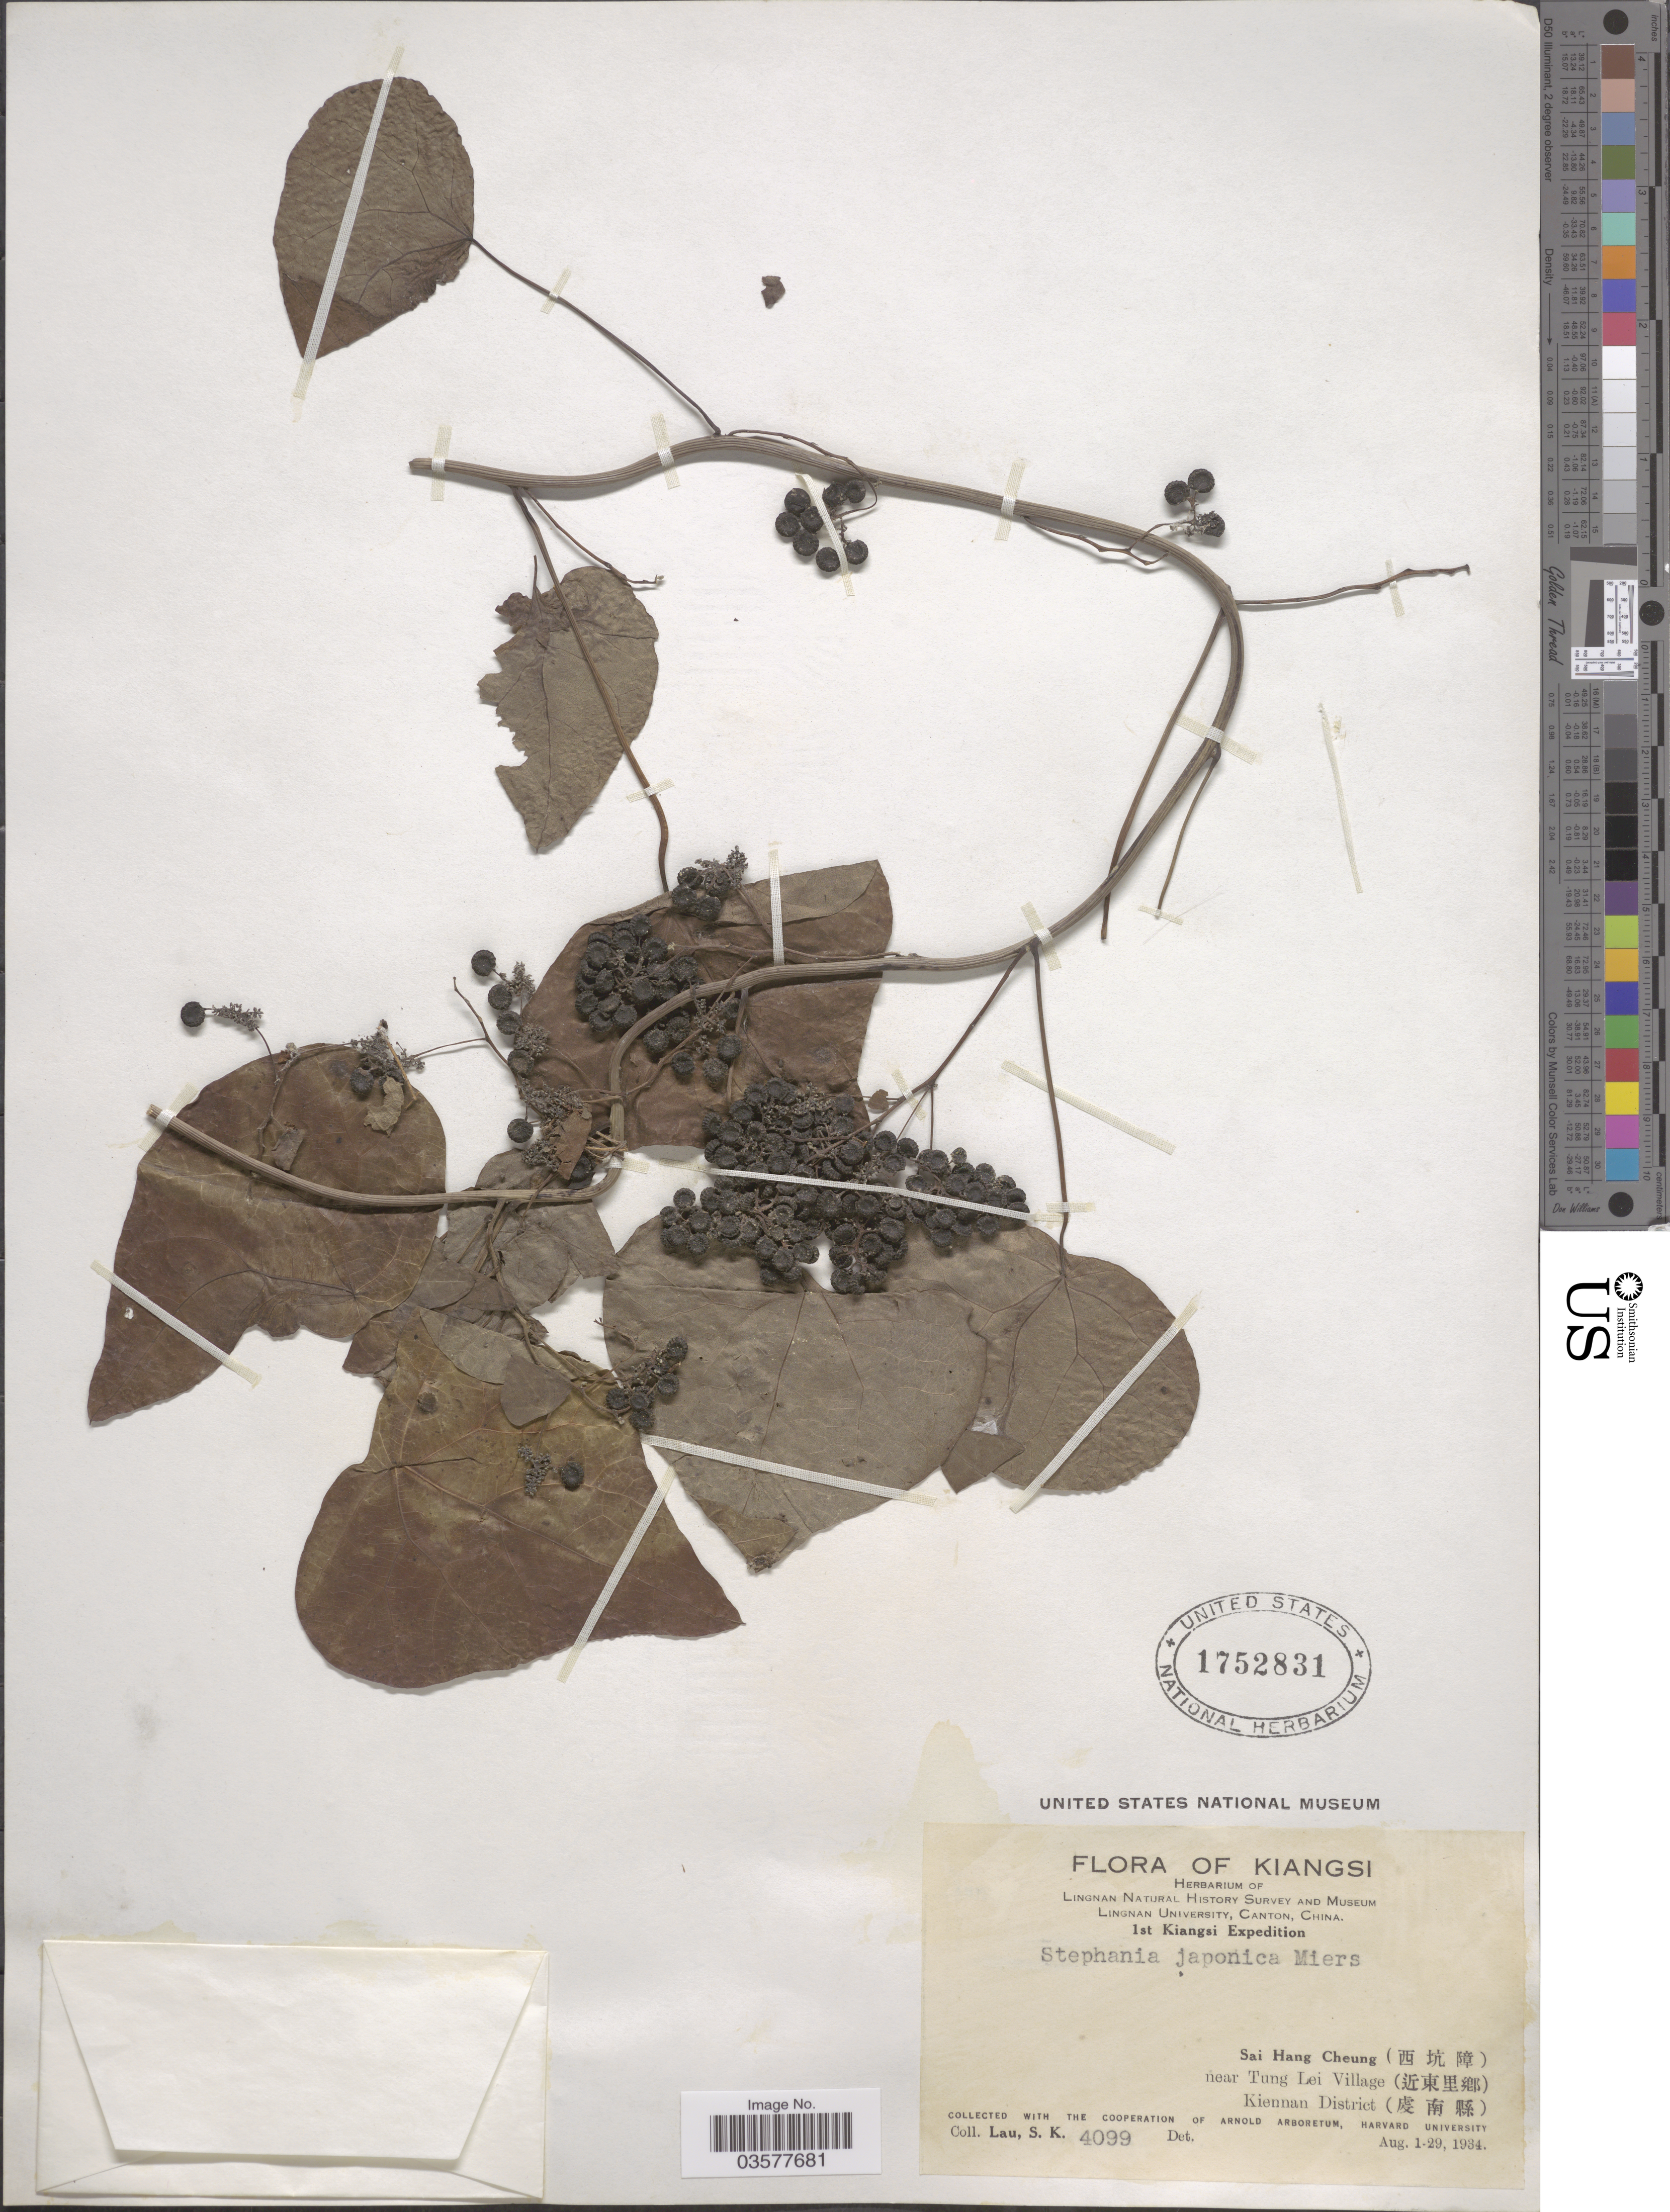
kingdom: Plantae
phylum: Tracheophyta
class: Magnoliopsida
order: Ranunculales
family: Menispermaceae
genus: Stephania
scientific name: Stephania japonica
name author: (Thunb.) Miers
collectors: S. K. Lau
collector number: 4099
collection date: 1934-08-01/1934-08-29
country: China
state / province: Jiangxi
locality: Kiangsi. Sai Hang Cheung (X) near Tung Lei Village (X) Kiennan District (X).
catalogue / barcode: US 1752831